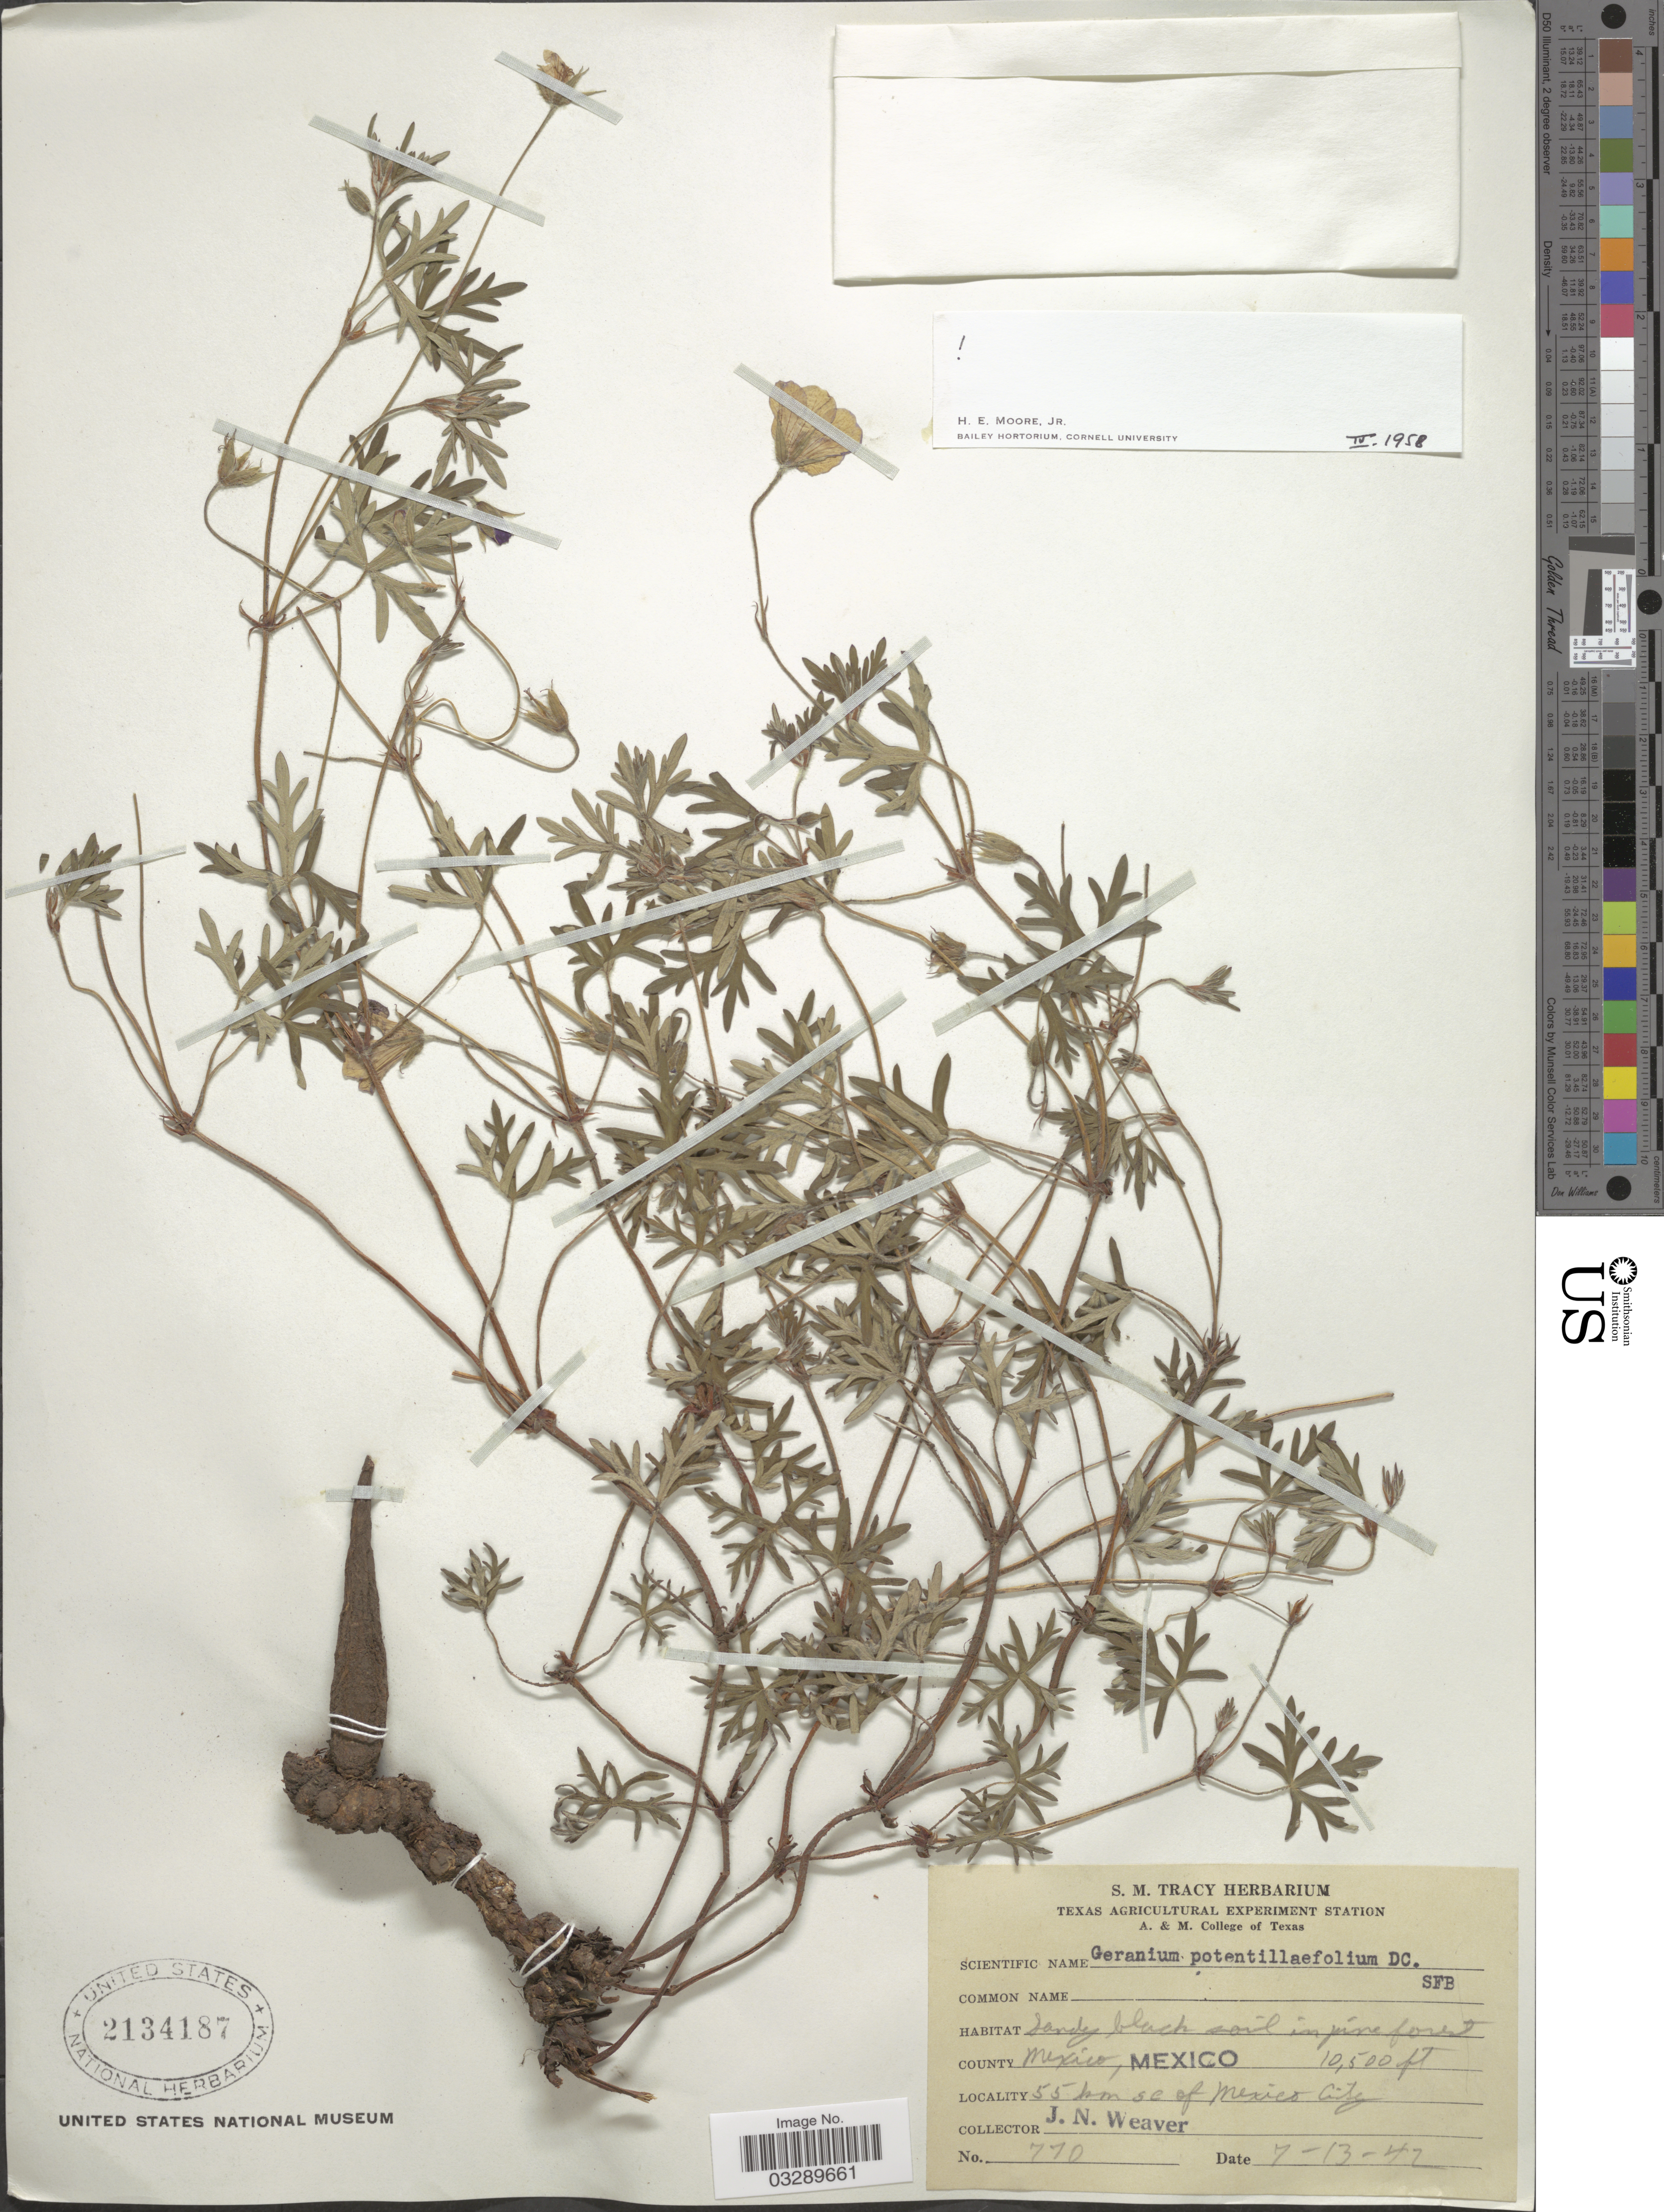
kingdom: Plantae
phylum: Tracheophyta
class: Magnoliopsida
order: Geraniales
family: Geraniaceae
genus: Geranium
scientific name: Geranium pontentillifolium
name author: DC.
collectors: J. N. Weaver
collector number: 770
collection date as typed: Transcribed d/m/y: 13/7/42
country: Mexico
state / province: México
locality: County Mexico, 55 km se of Mexico City.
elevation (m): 3200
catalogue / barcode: US 2134187